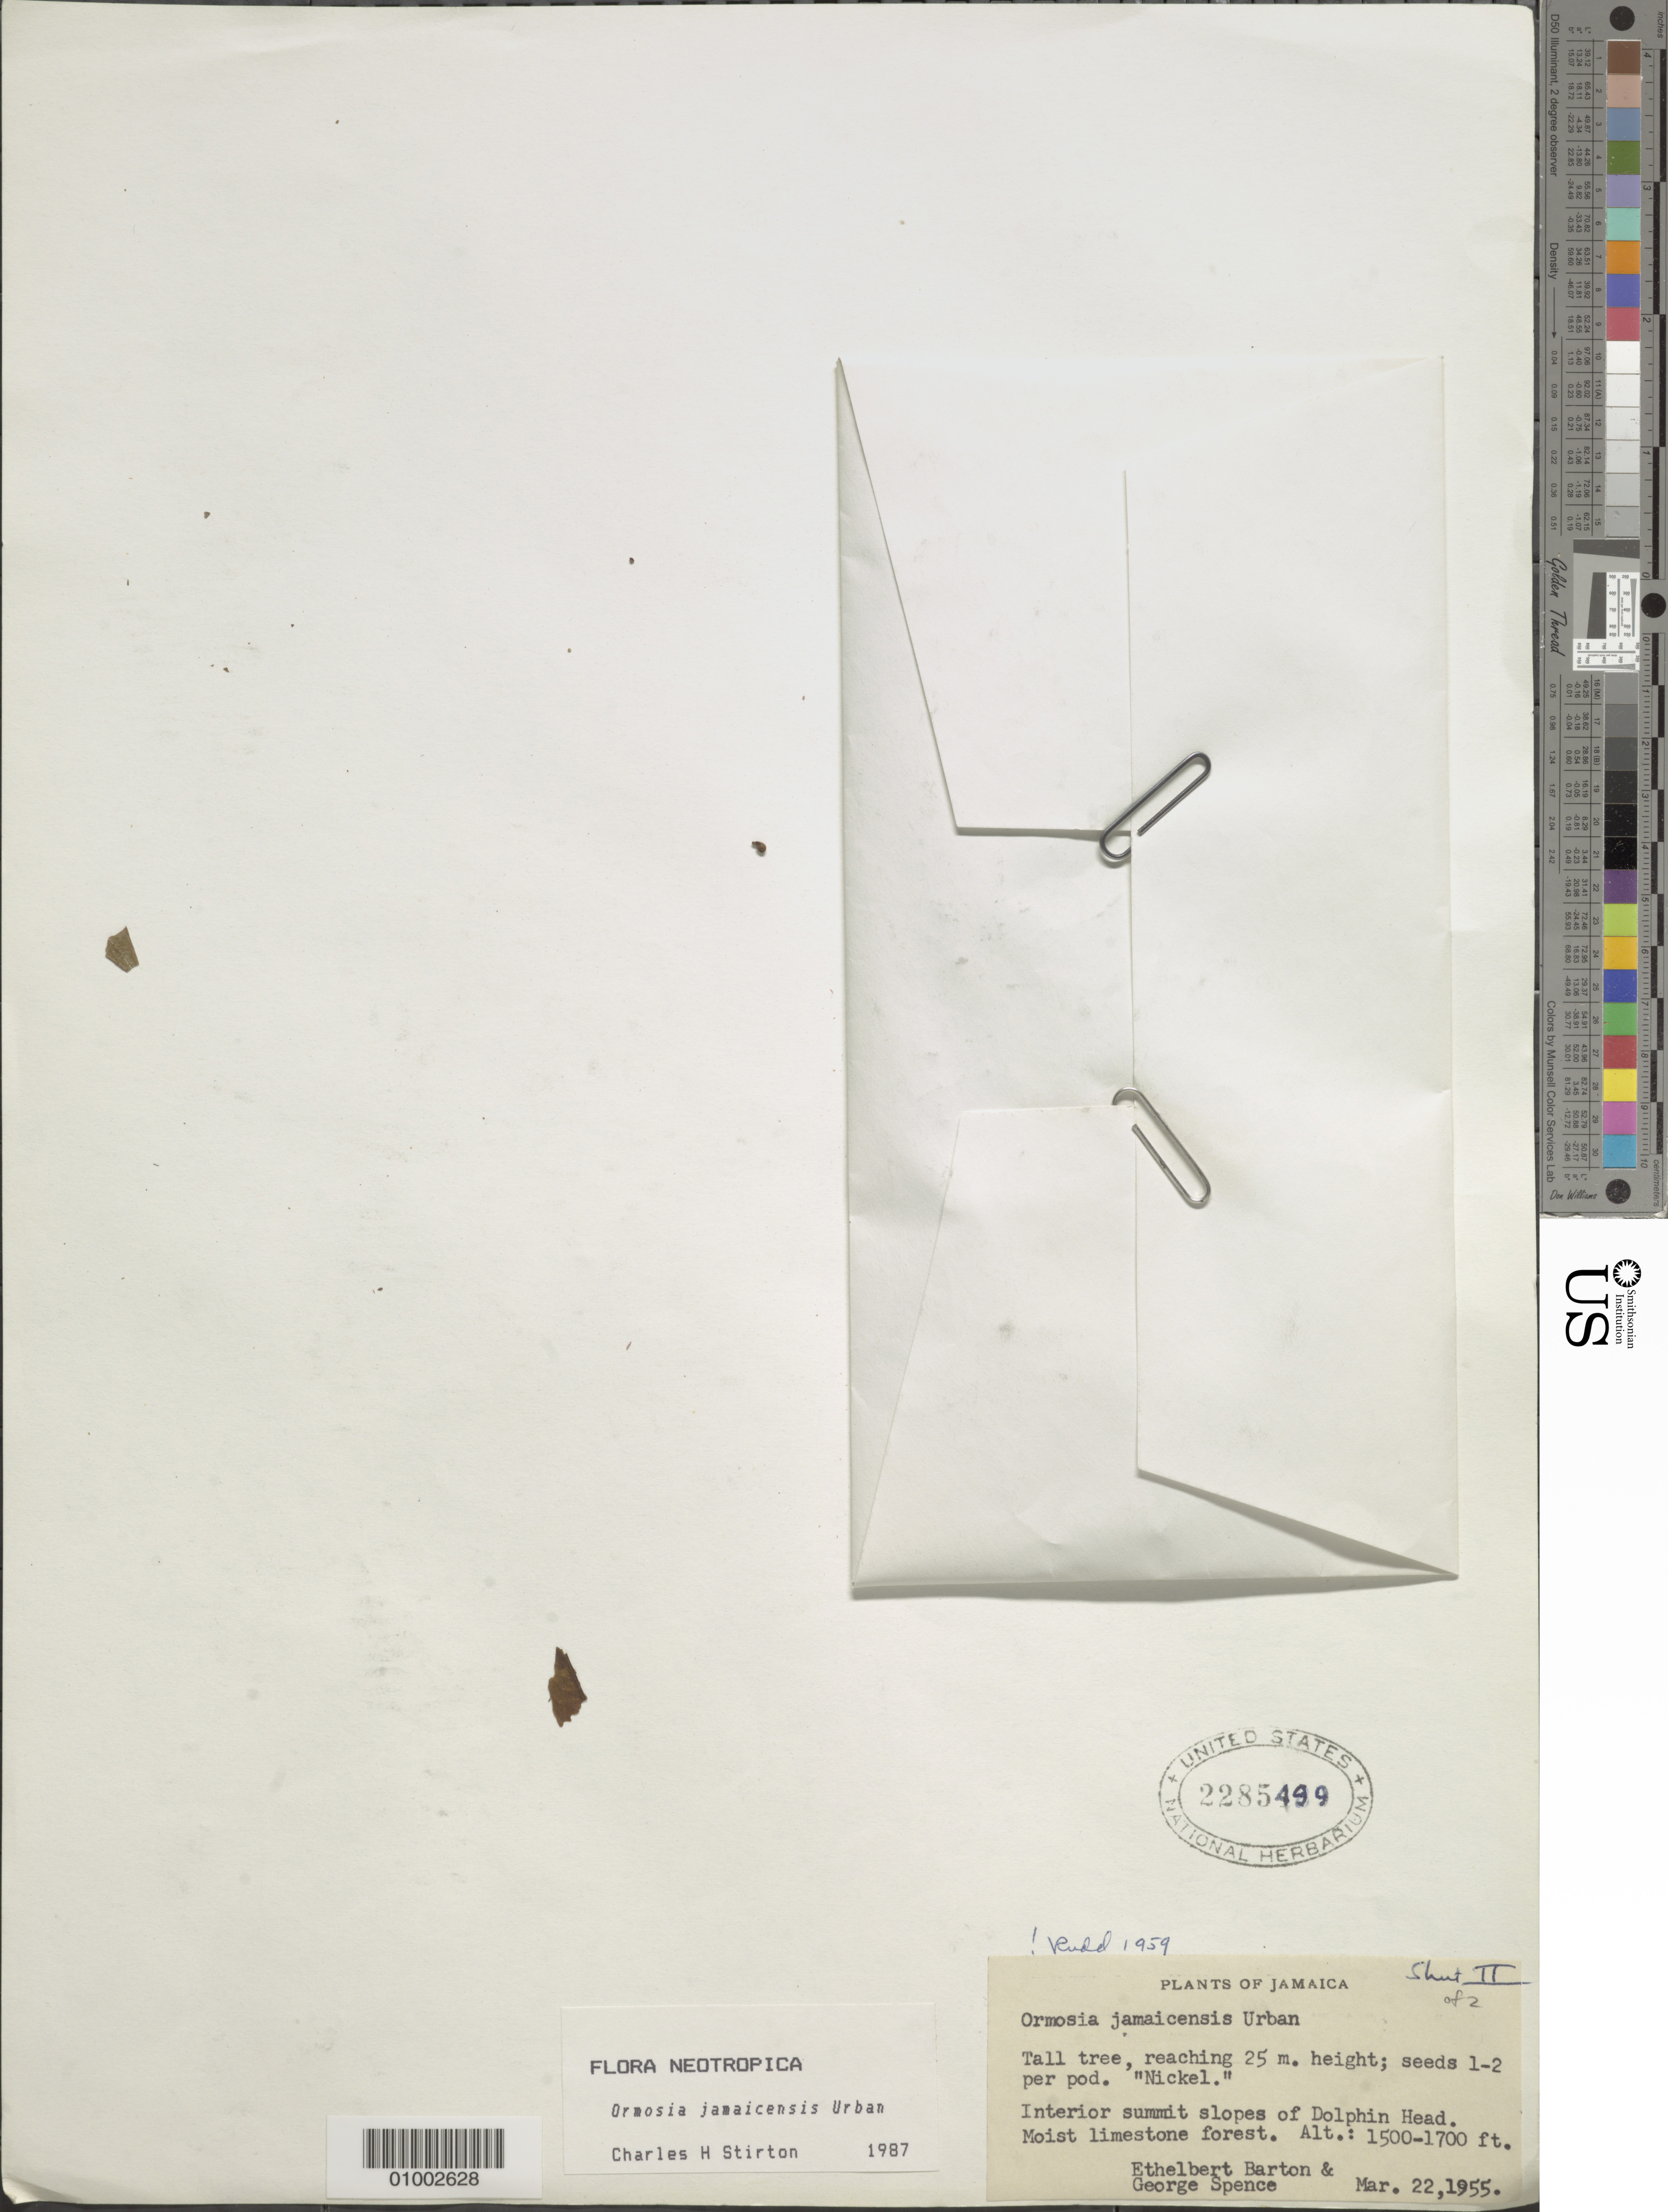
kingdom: Plantae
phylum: Tracheophyta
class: Magnoliopsida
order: Fabales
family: Fabaceae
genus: Ormosia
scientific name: Ormosia jamaicensis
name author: Urb.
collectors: E. Barton & G. Spence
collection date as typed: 22 Mar 1955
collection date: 1955-03-22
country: Jamaica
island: Jamaica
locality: Interior summit slopes of Dolphin Head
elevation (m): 457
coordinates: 0 N, 0 E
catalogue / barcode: US 2285499